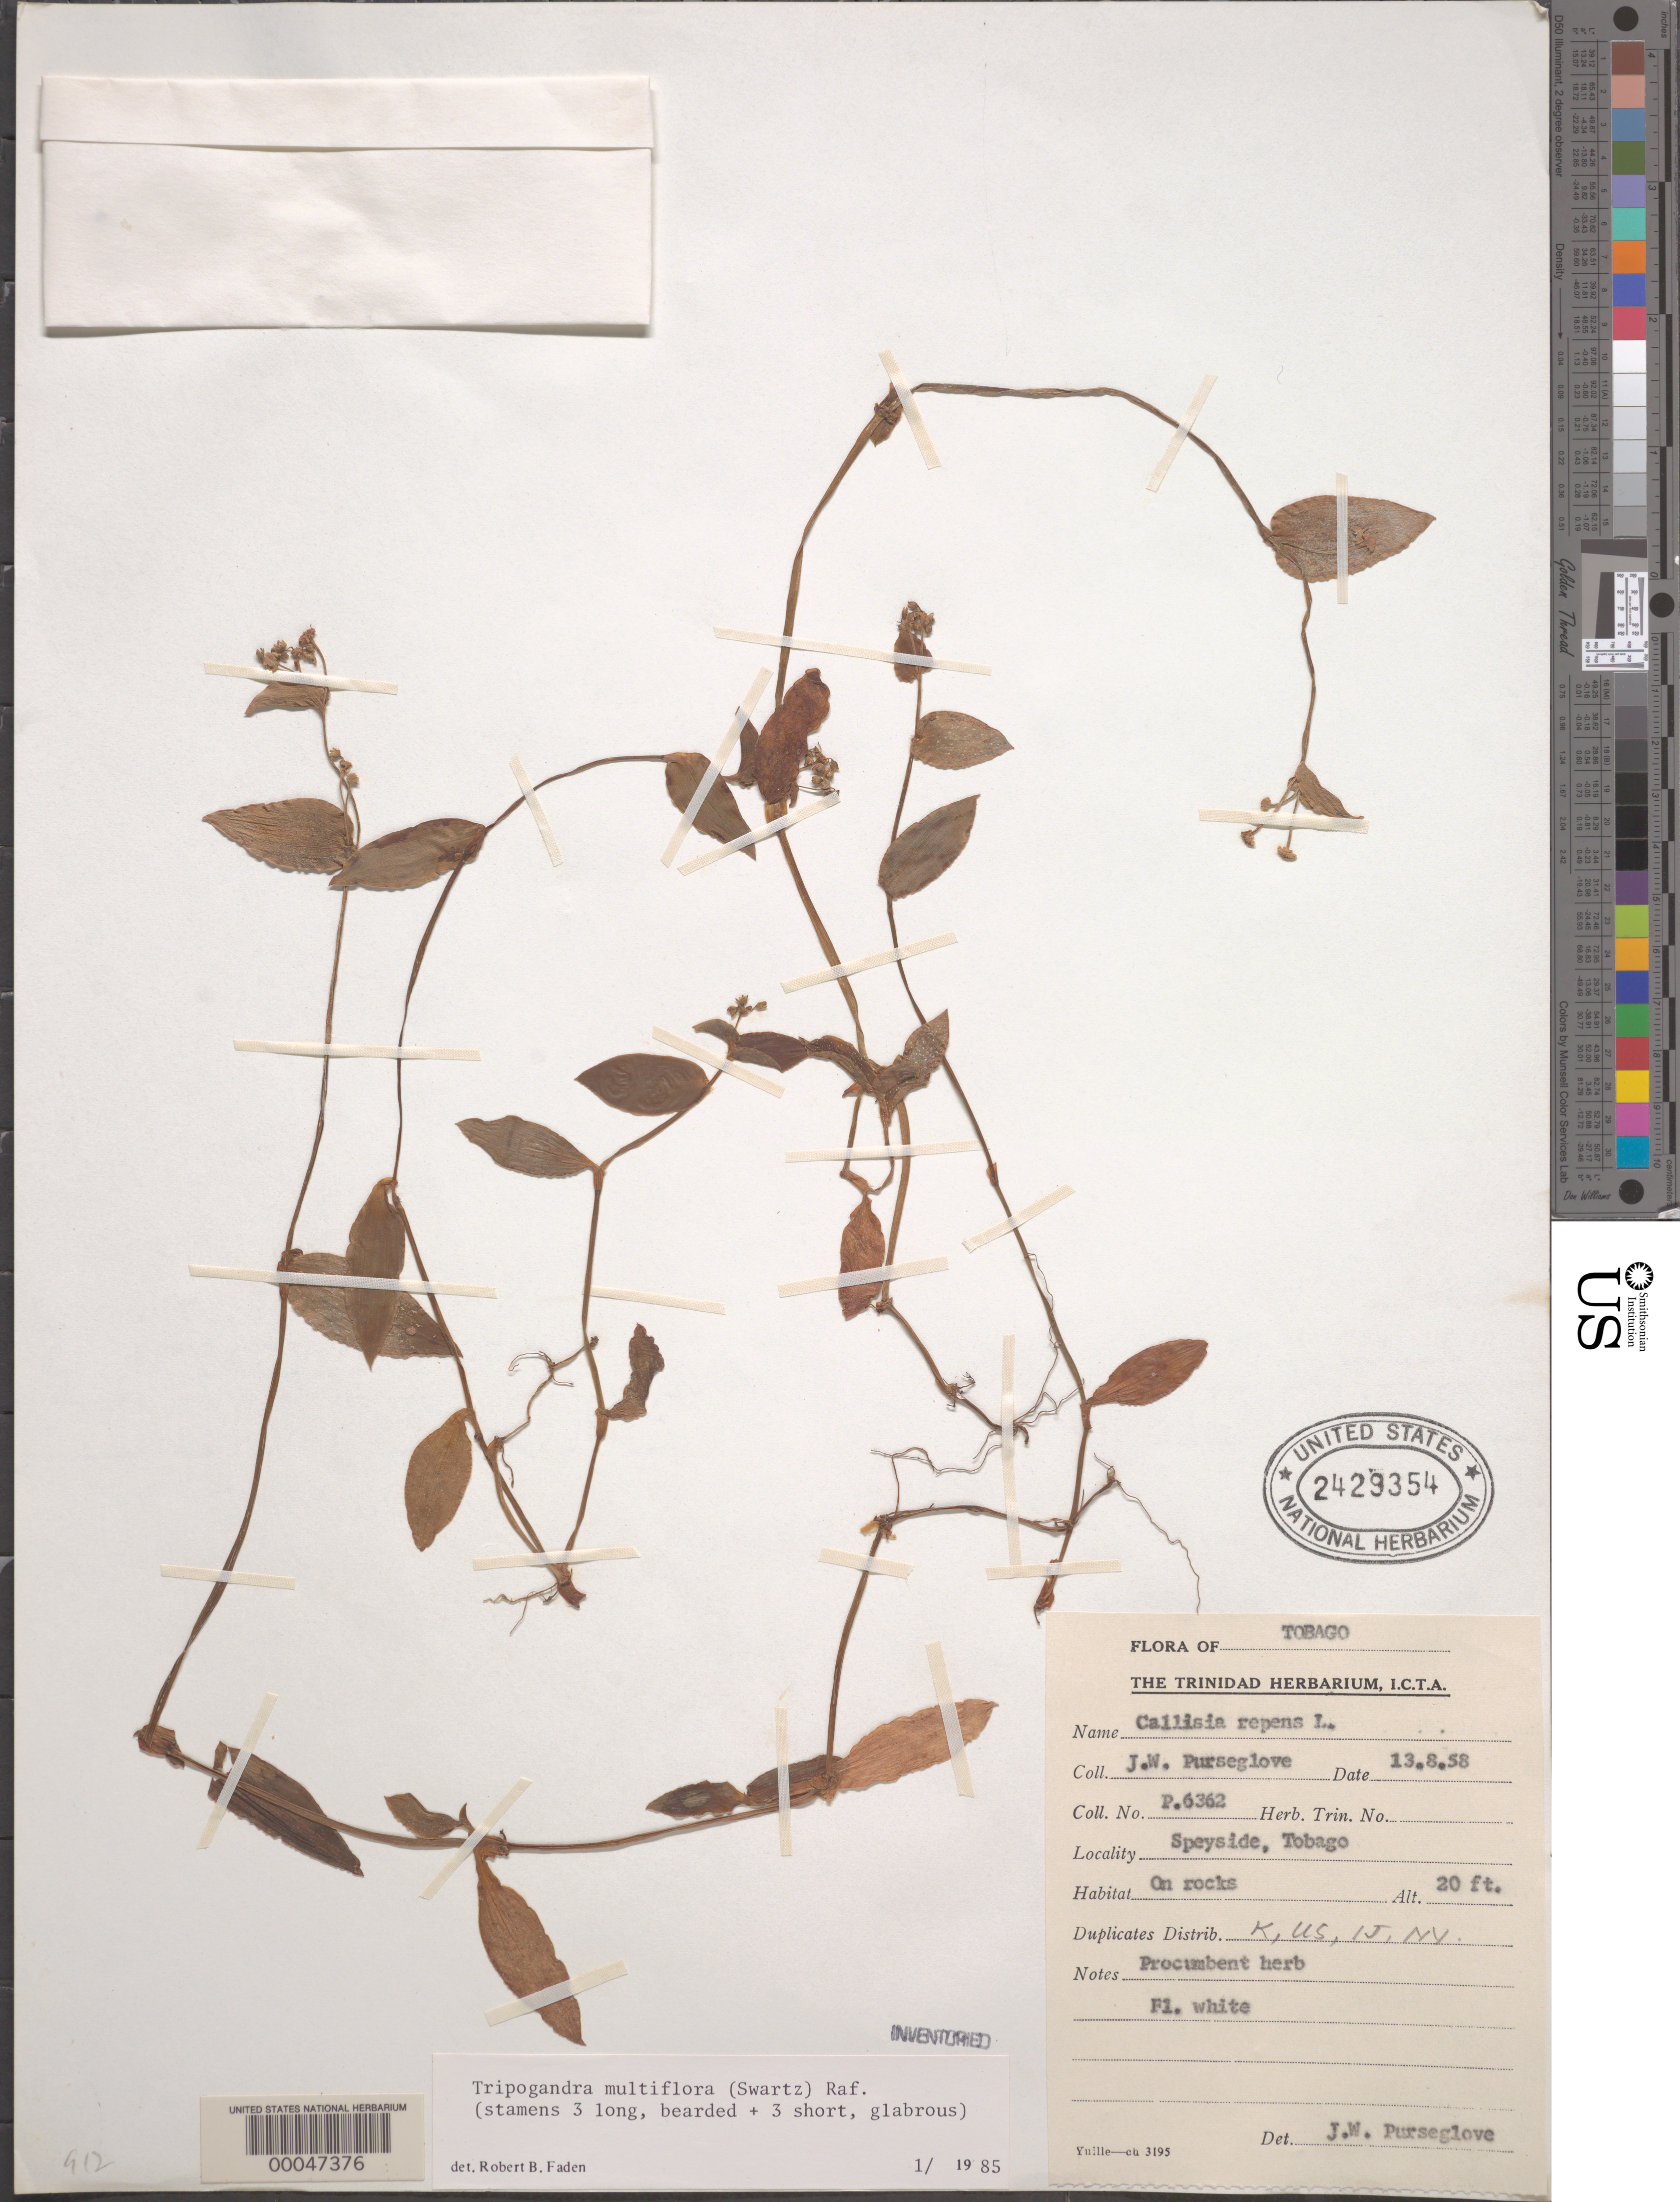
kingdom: Plantae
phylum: Tracheophyta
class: Liliopsida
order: Commelinales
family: Commelinaceae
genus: Tripogandra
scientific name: Tripogandra multiflora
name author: (Sw.) Raf.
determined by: Faden, Robert B., (US), Smithsonian Institution - National Museum of Natural History (UNITED STATES)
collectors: J. Purseglove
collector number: P.6362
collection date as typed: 13 Aug 1958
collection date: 1958-08-13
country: Trinidad and Tobago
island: Tobago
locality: Speyside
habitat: Rocks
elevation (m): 6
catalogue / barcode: US 2429354